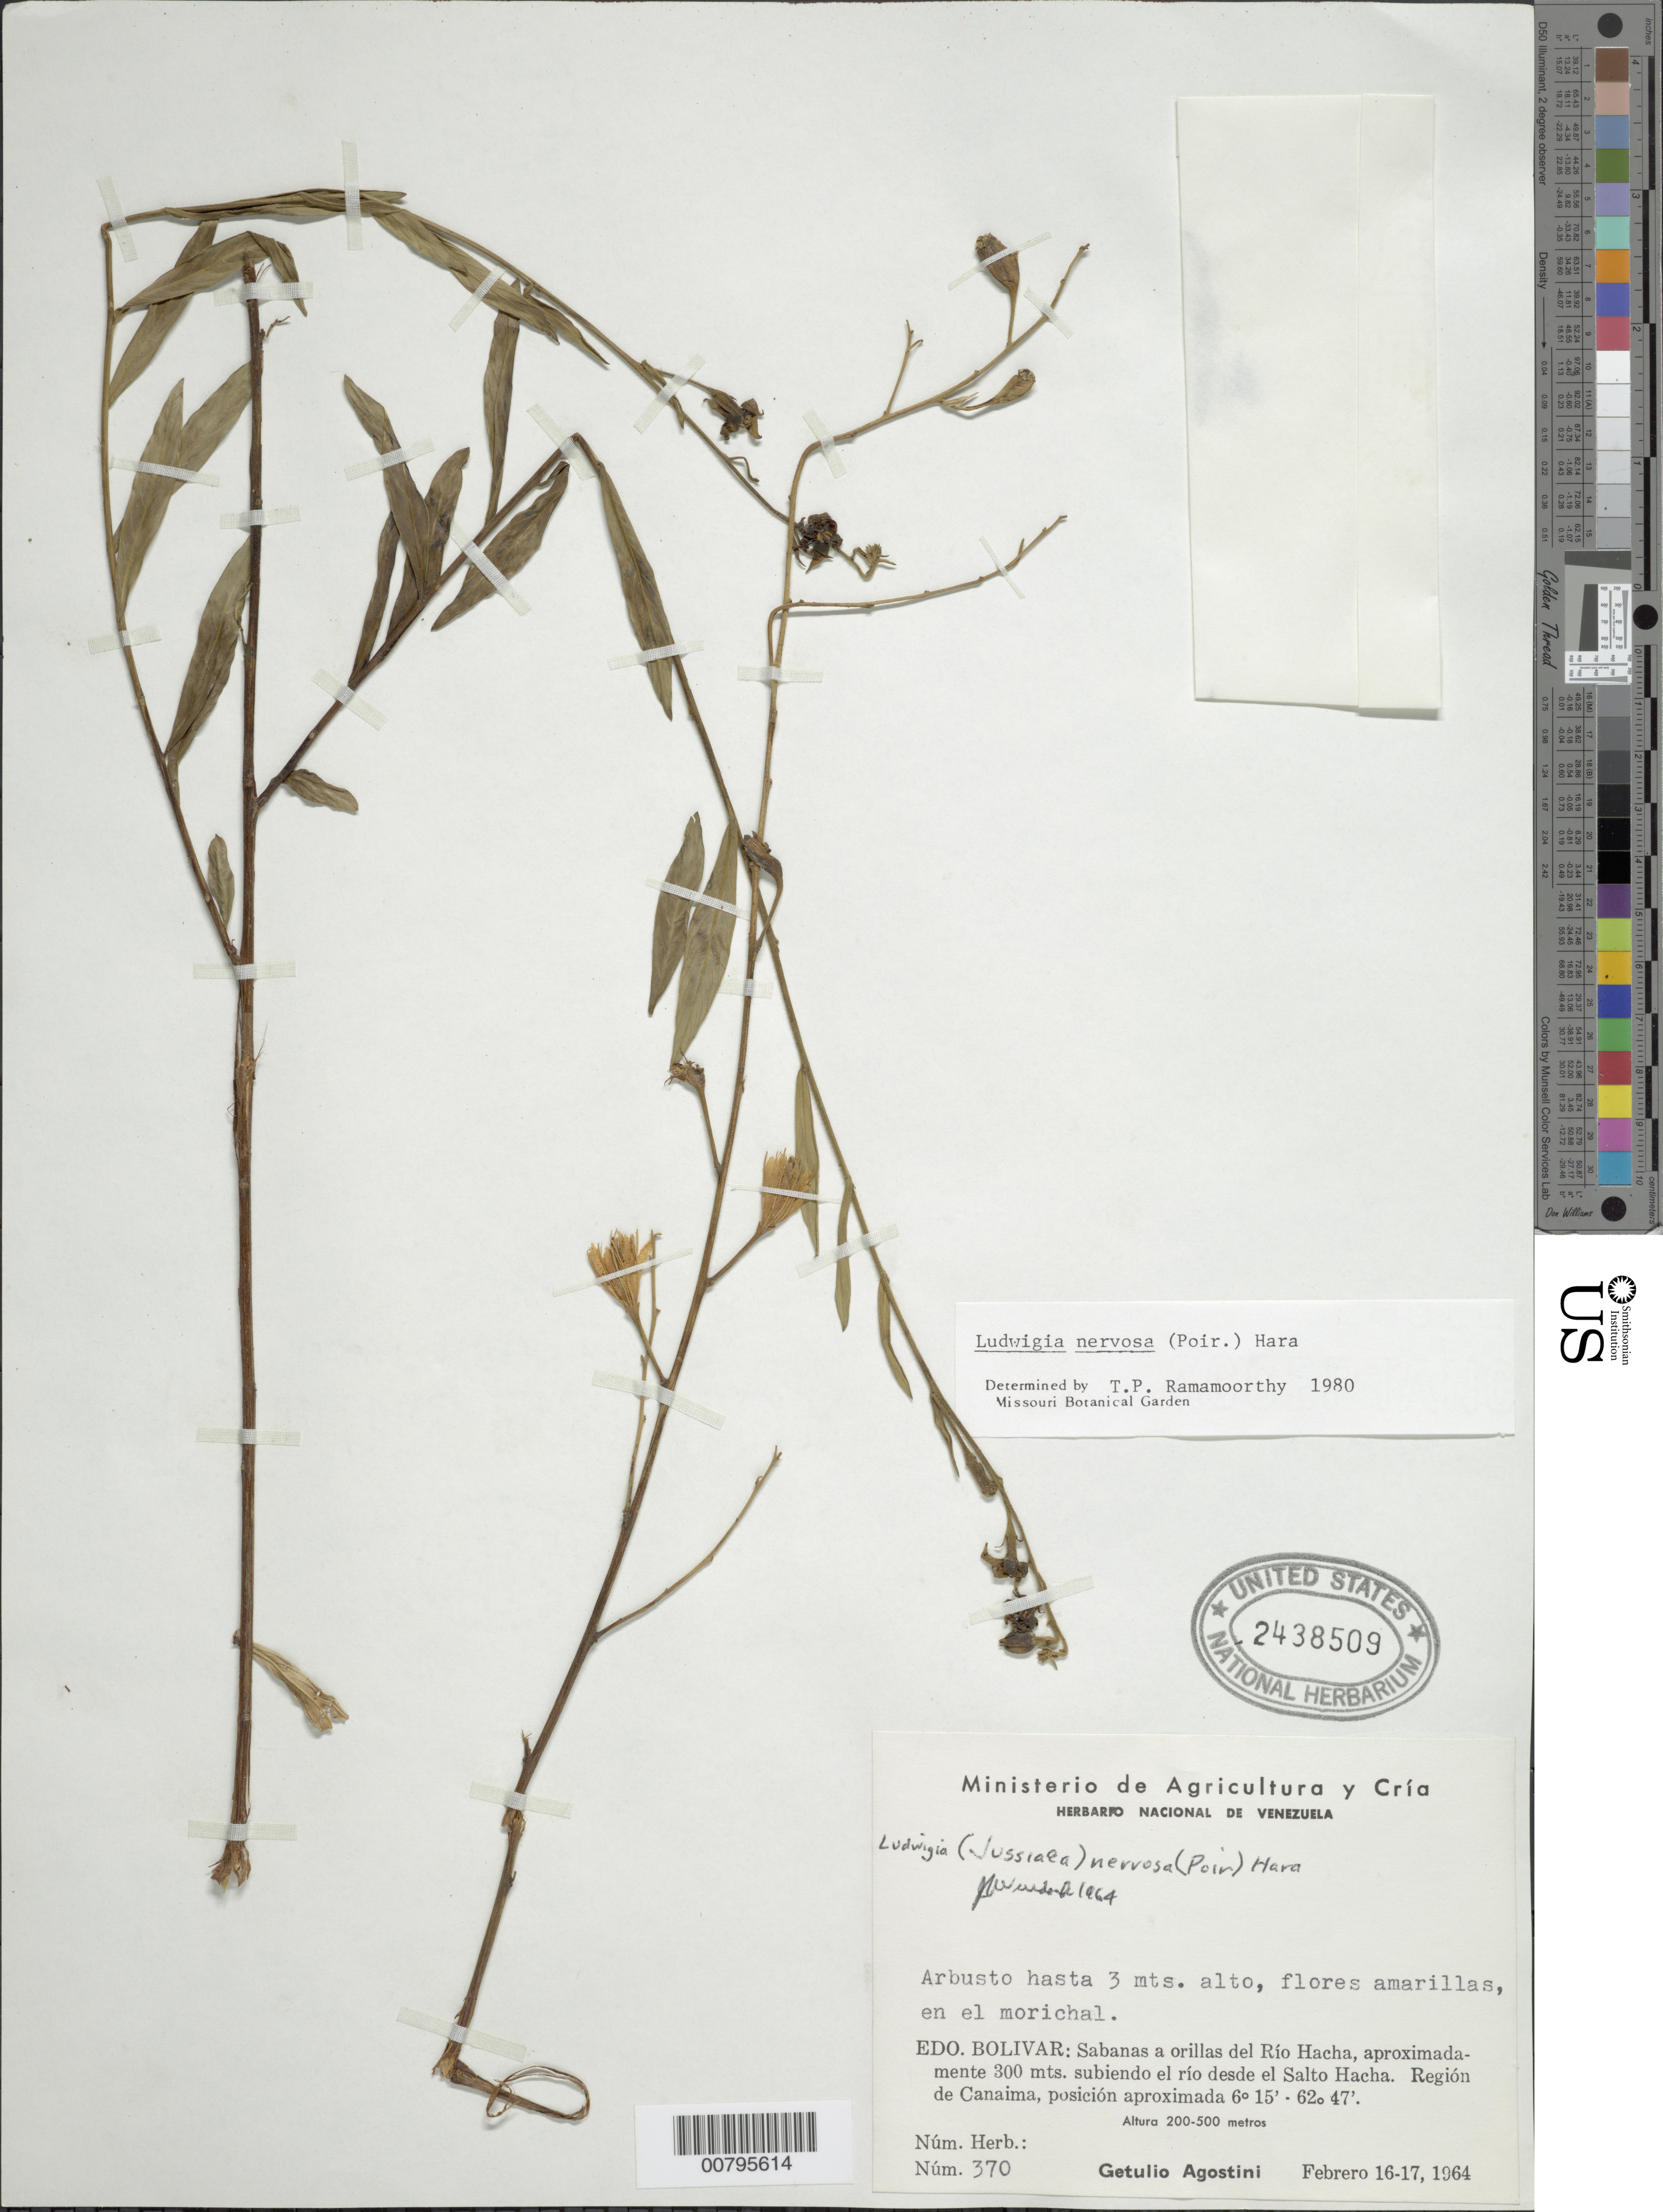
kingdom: Plantae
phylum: Tracheophyta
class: Magnoliopsida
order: Myrtales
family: Onagraceae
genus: Ludwigia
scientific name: Ludwigia nervosa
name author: (Poir.) H. Hara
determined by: Ramamoorthy, T. P.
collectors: G. Agostini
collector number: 370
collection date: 1964-02-16/1964-02-17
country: Venezuela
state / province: Bolivar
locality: Sabanas a oriilas del Río Hacha, aproximadamente, subiendo el río desde el Salto Hacha. Región de Canaima, posición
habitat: Sabanas a orillas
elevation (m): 200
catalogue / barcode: US 2438509